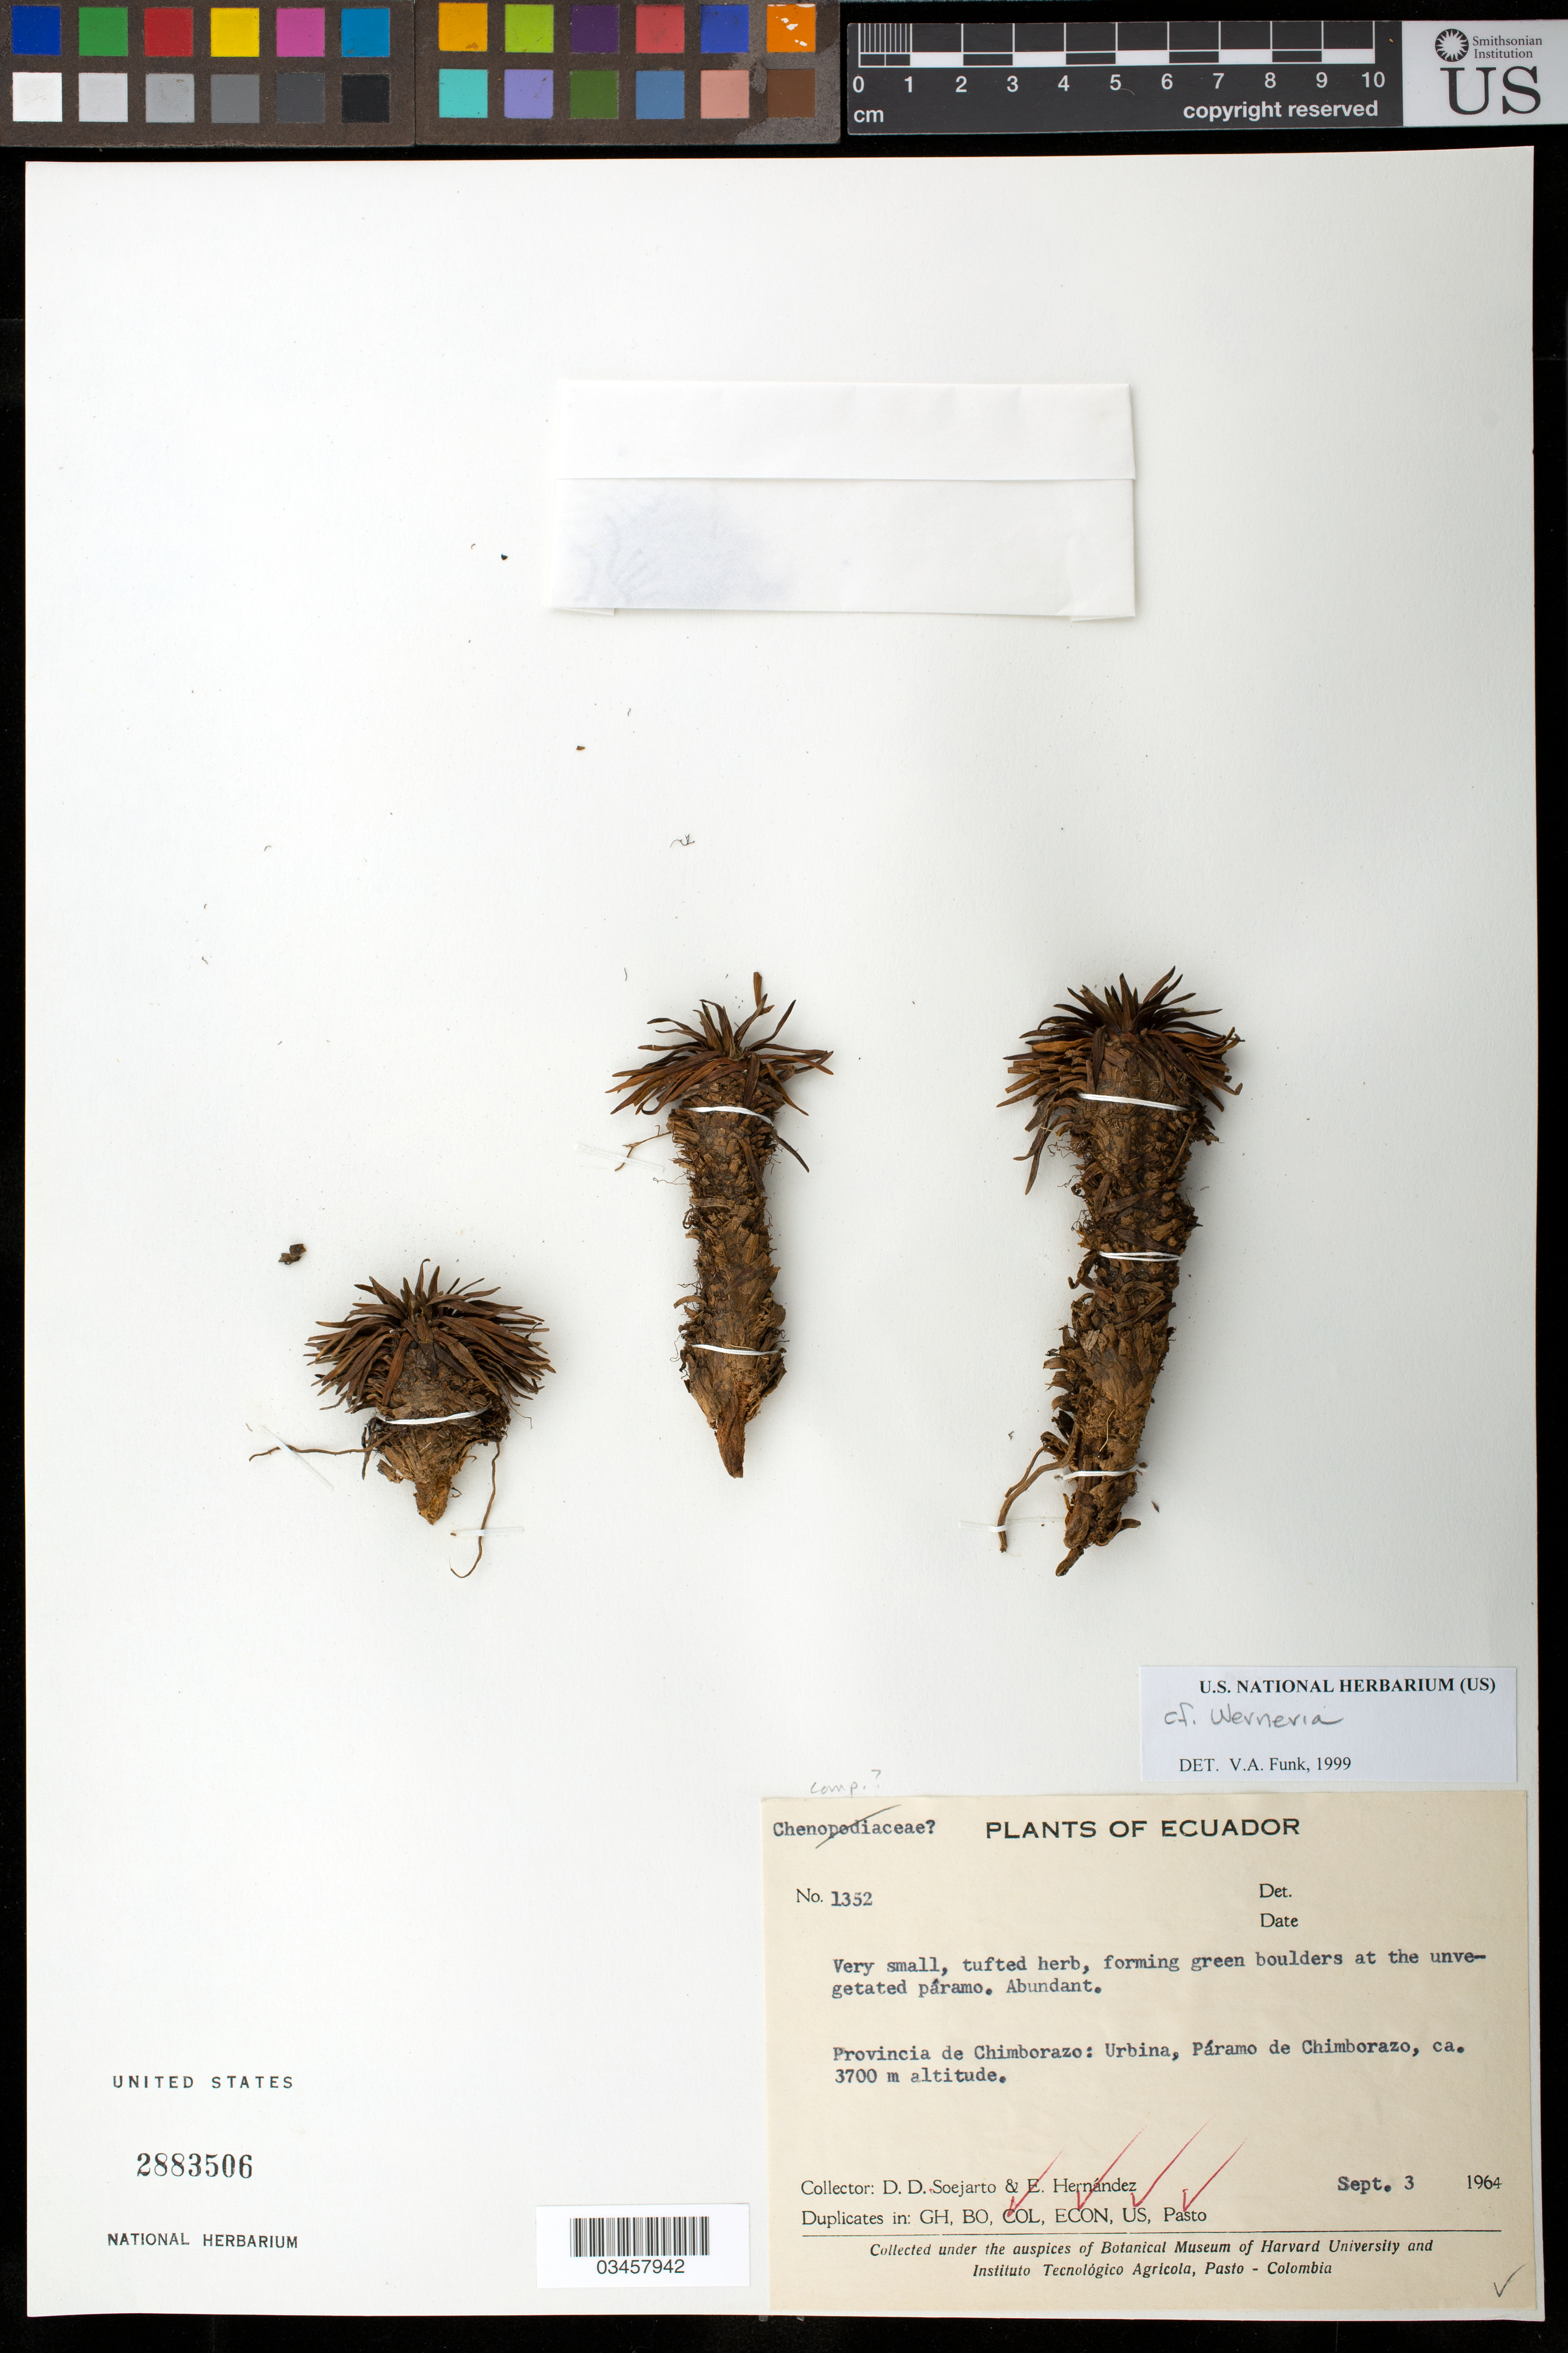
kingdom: Plantae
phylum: Tracheophyta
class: Magnoliopsida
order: Asterales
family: Asteraceae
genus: Werneria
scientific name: Werneria sp.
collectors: D. D. Soejarto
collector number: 1352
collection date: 1964-09-03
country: Ecuador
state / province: Chimborazo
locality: Urbina, Páramo de Chimborazo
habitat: Urbina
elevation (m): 3700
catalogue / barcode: US 2883506